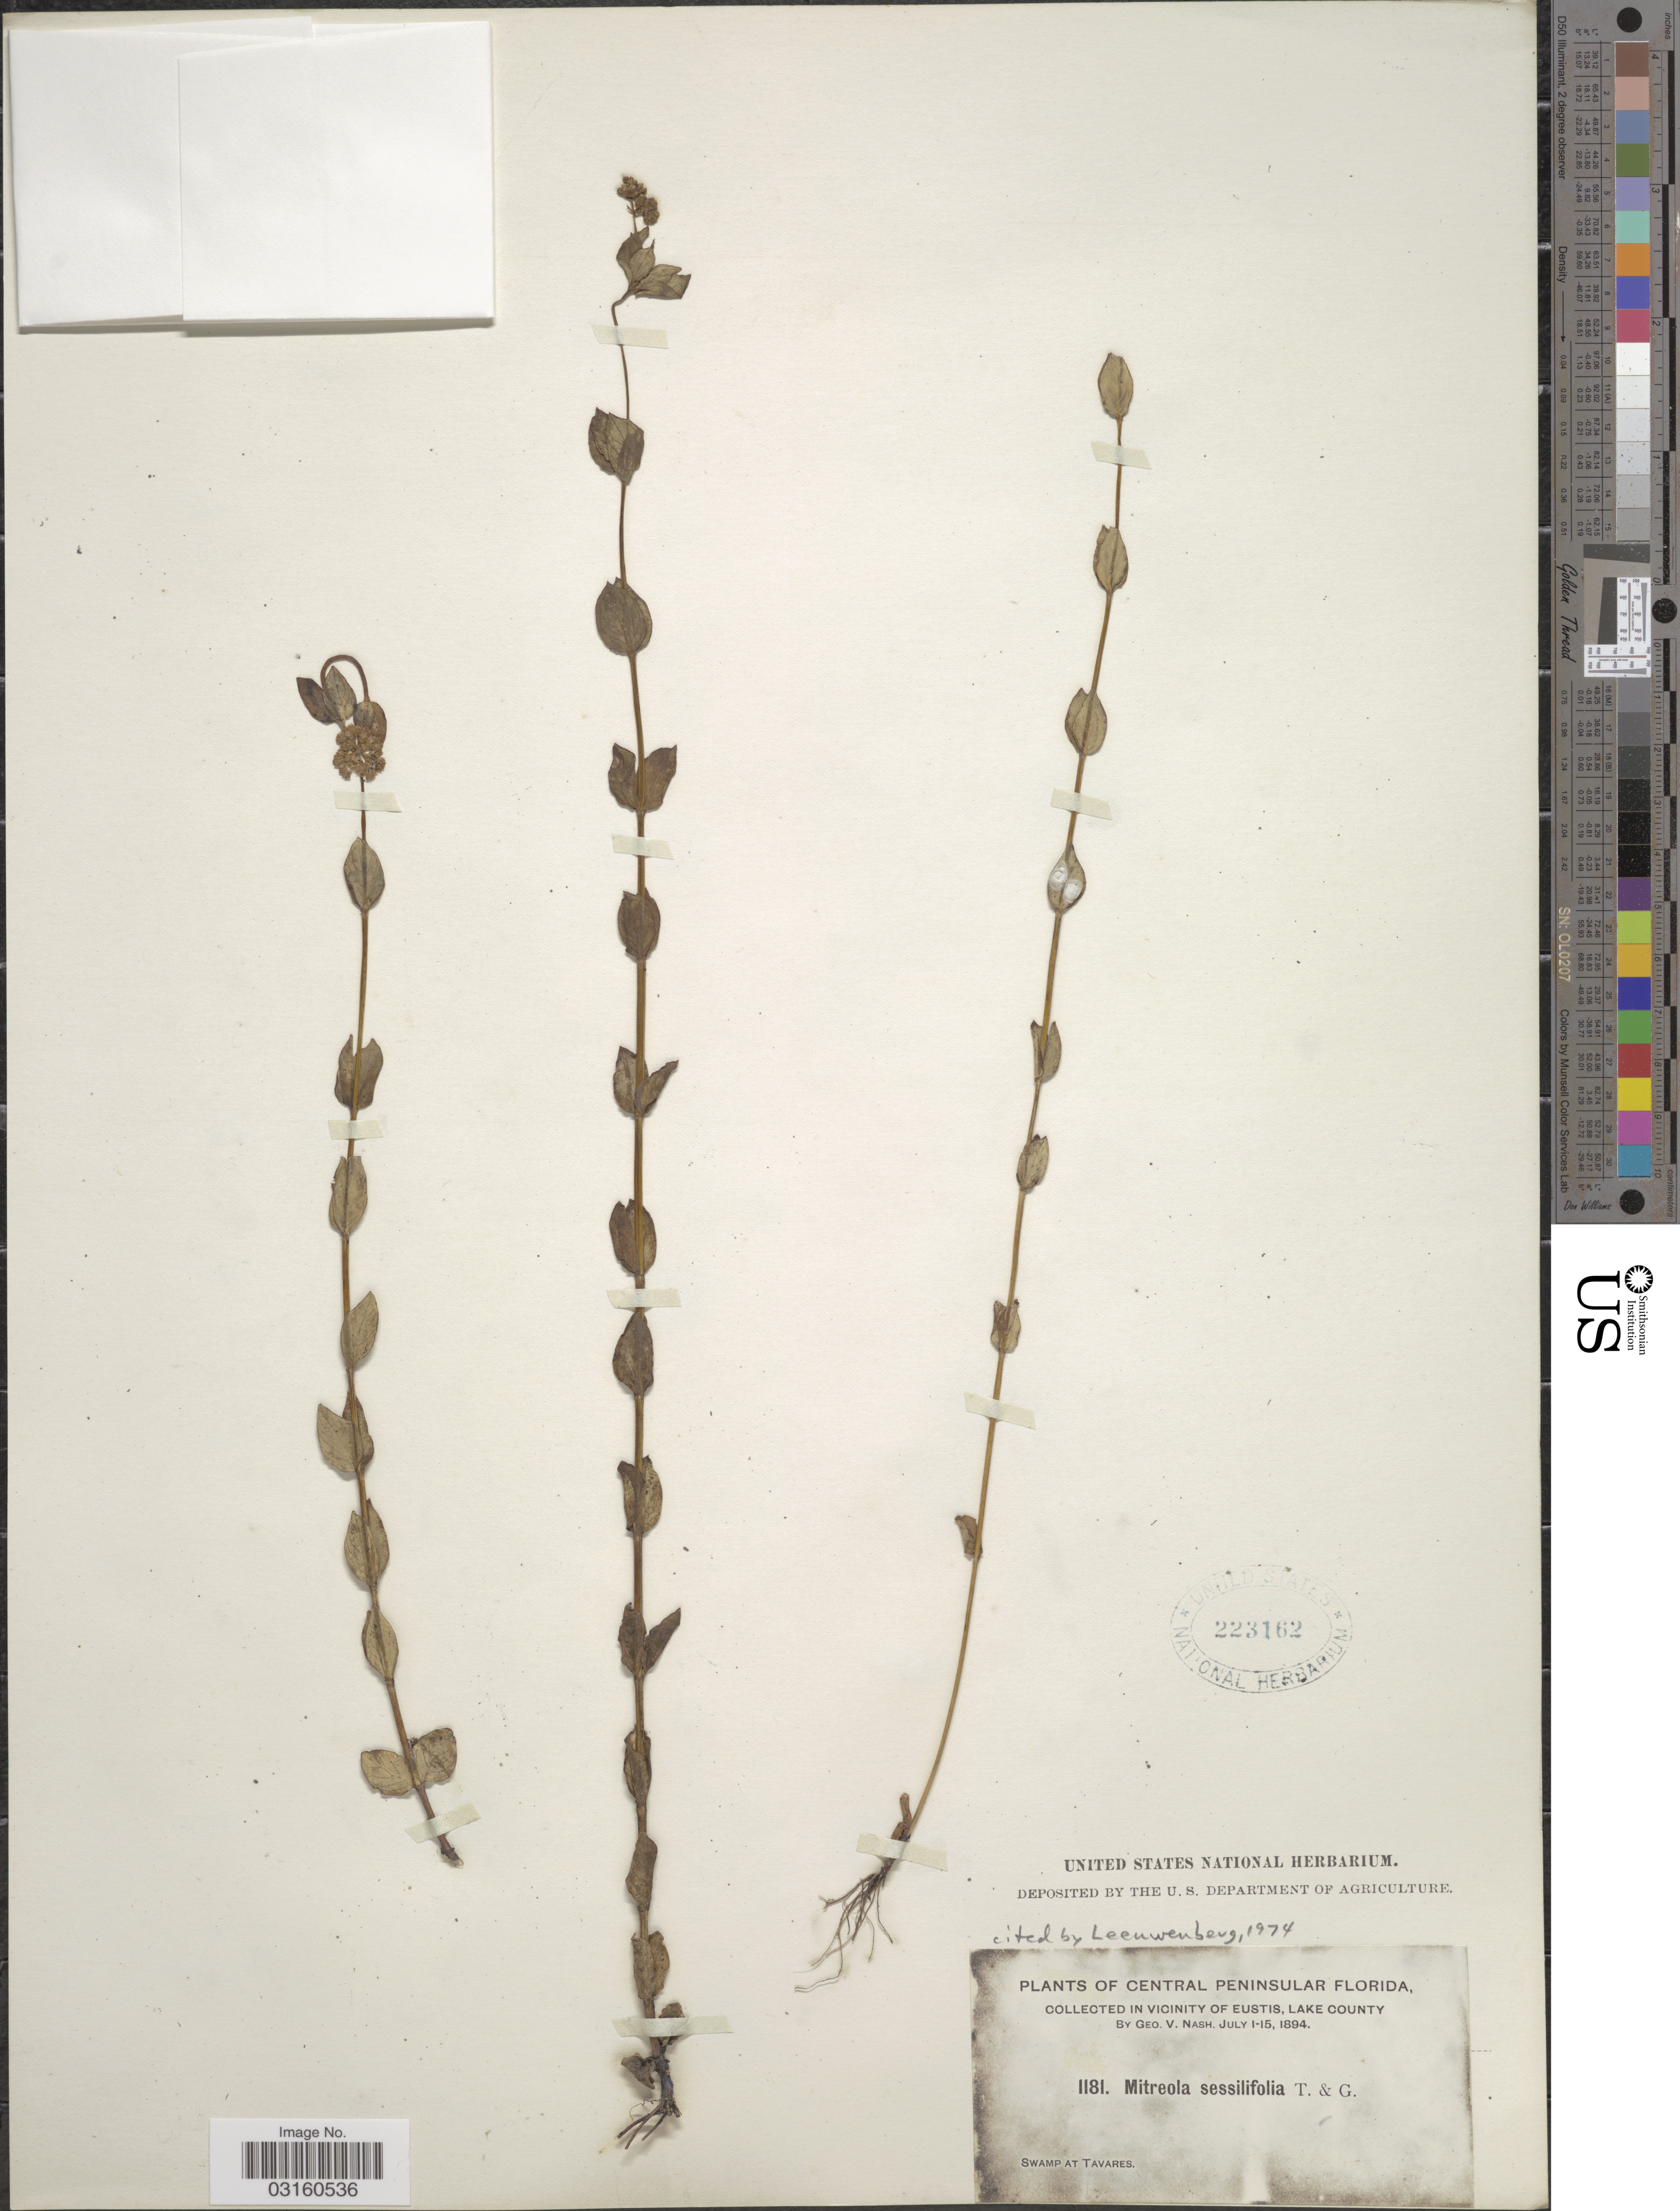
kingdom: Plantae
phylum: Tracheophyta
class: Magnoliopsida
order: Gentianales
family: Loganiaceae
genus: Mitreola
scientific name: Mitreola sessilifolia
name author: (J.F. Gmel.) G. Don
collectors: G. V. Nash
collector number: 1181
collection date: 1894-07-01/1894-07-15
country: United States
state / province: Florida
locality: Central Peninsular Florida. In vicinity of Eustis, Lake County. Swamp at Tavares.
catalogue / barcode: US 223162